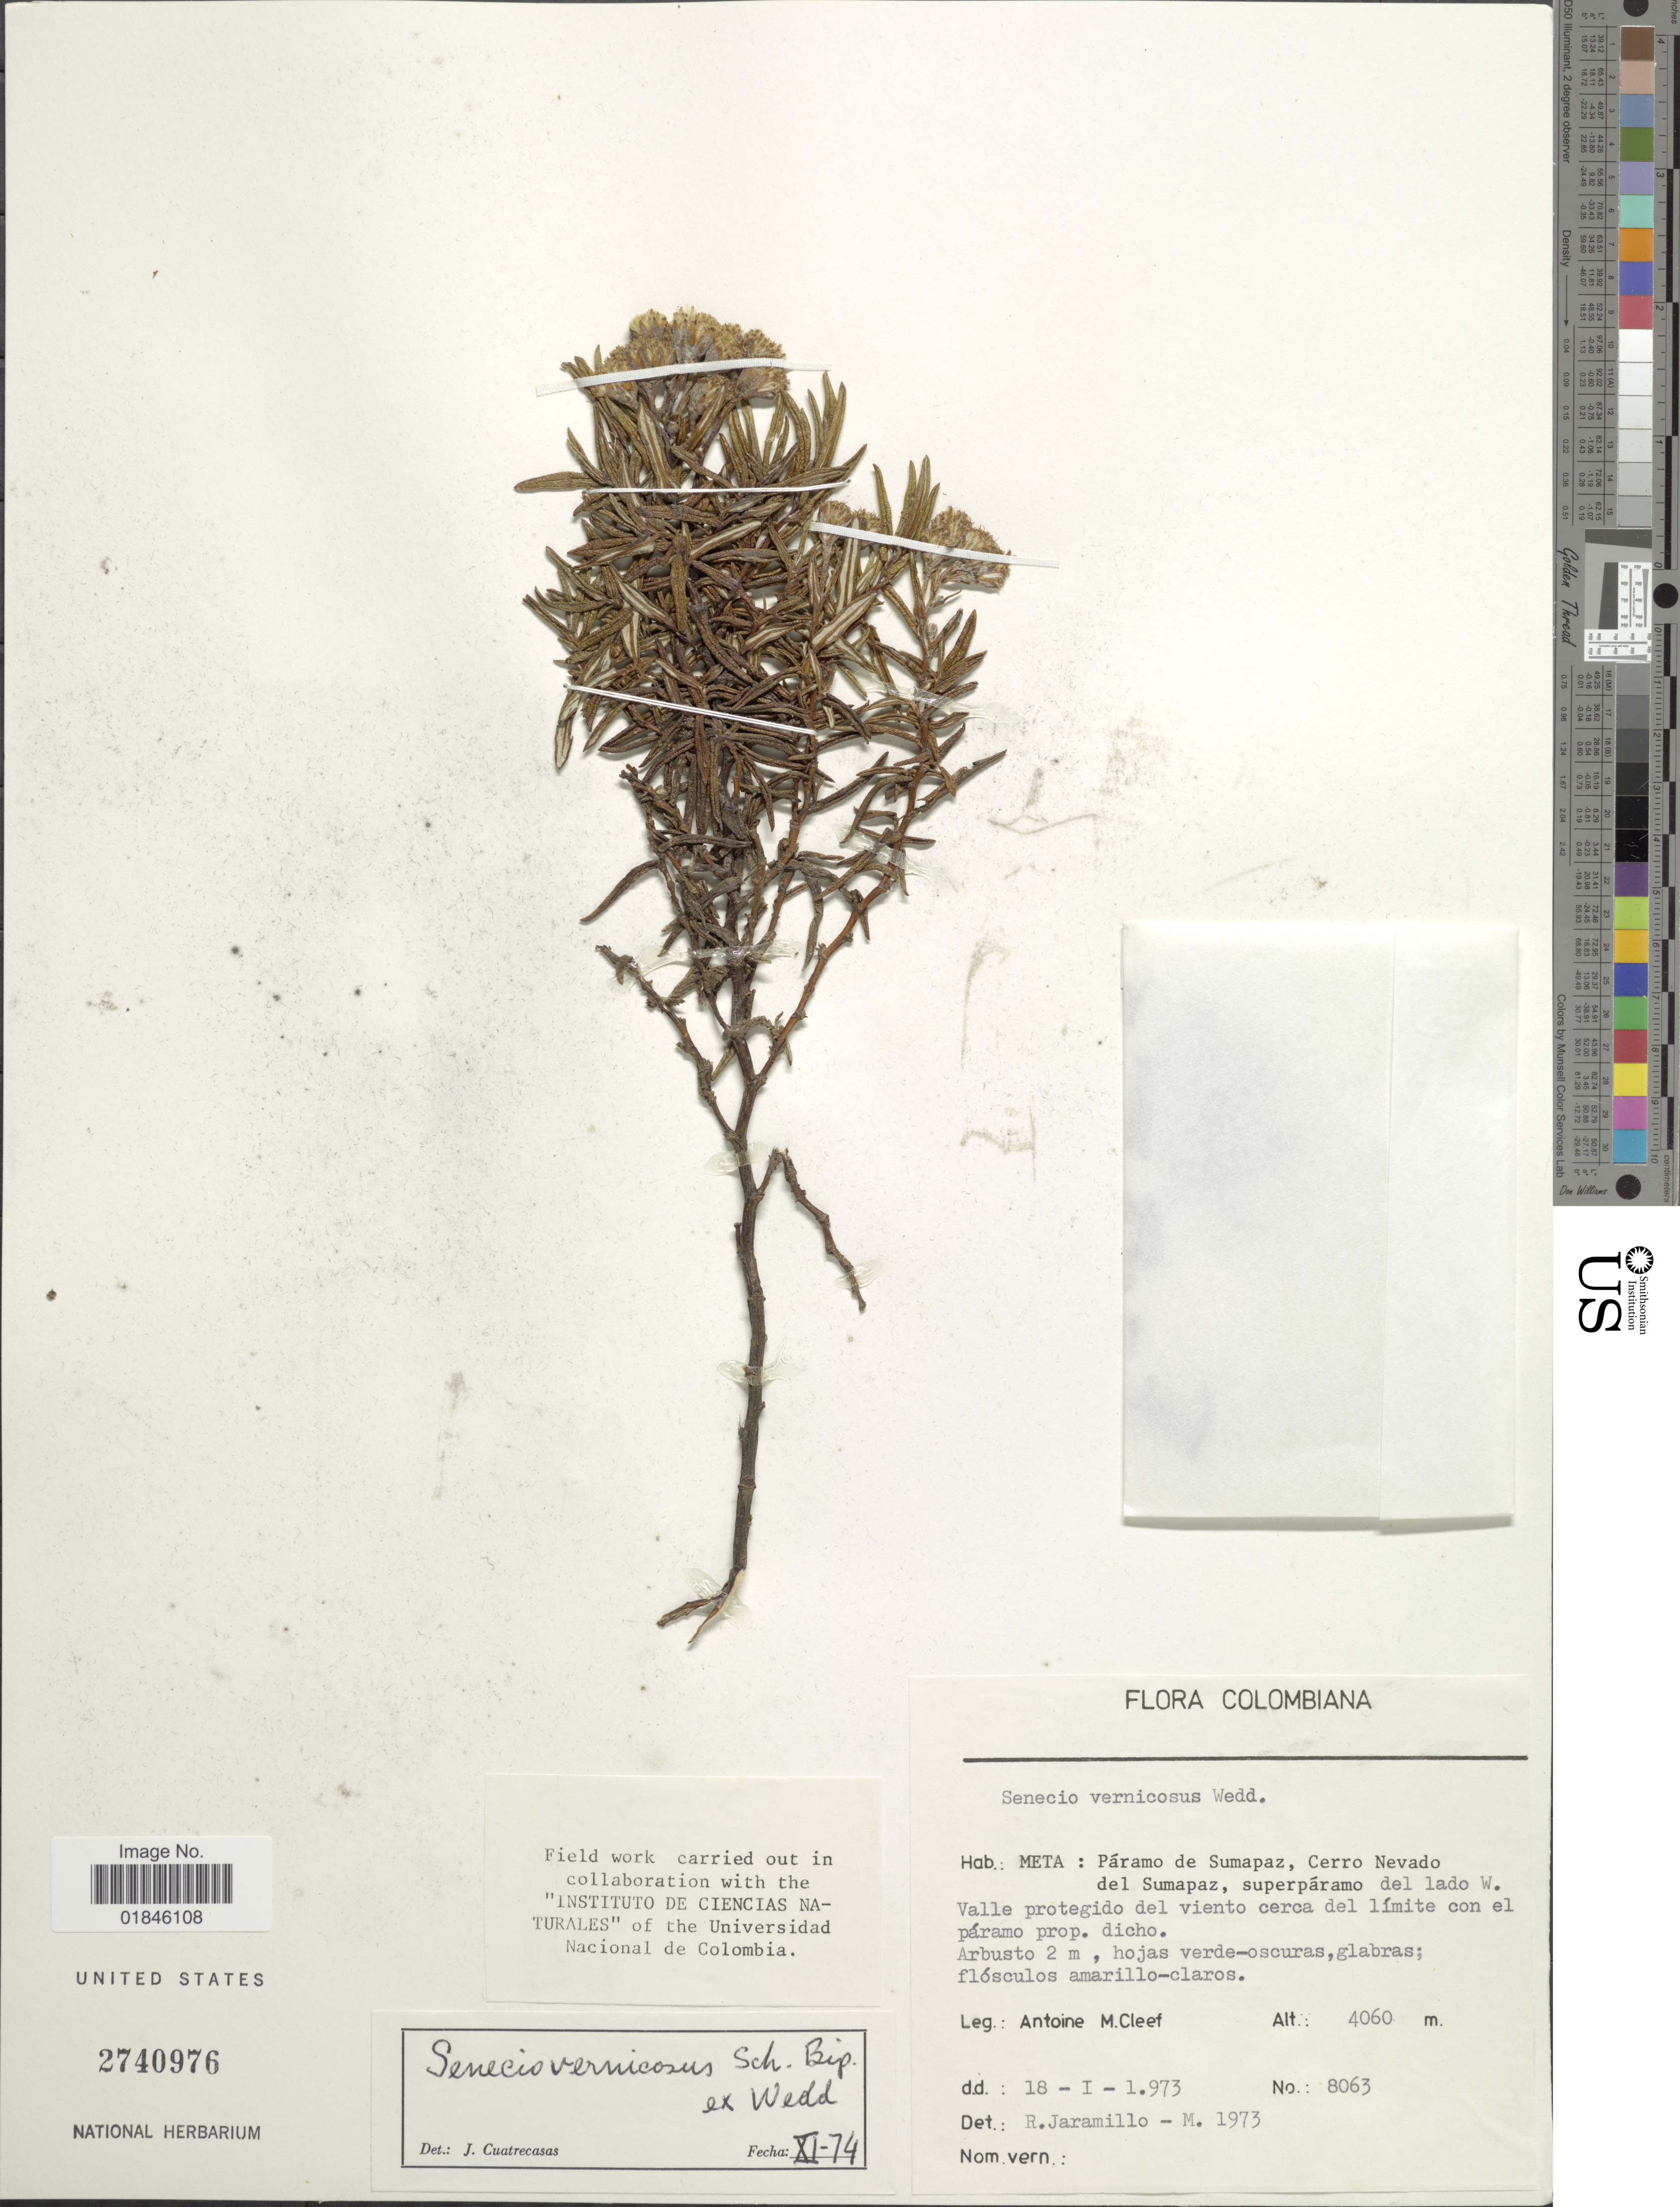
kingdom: Plantae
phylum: Tracheophyta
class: Magnoliopsida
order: Asterales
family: Asteraceae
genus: Pentacalia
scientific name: Pentacalia vernicosa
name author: (Sch. Bip. ex Wedd.) Cuatrec.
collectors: A. M. Cleef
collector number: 8063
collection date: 1973-01-18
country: Colombia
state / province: Meta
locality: Meta: Páramo de Sumapaz, Cerro Nevado del Sumapaz, superpáramo del lado W. Valle protegido del viento cerca del límite con el páramo prop. dicho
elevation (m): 4060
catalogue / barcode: US 2740976